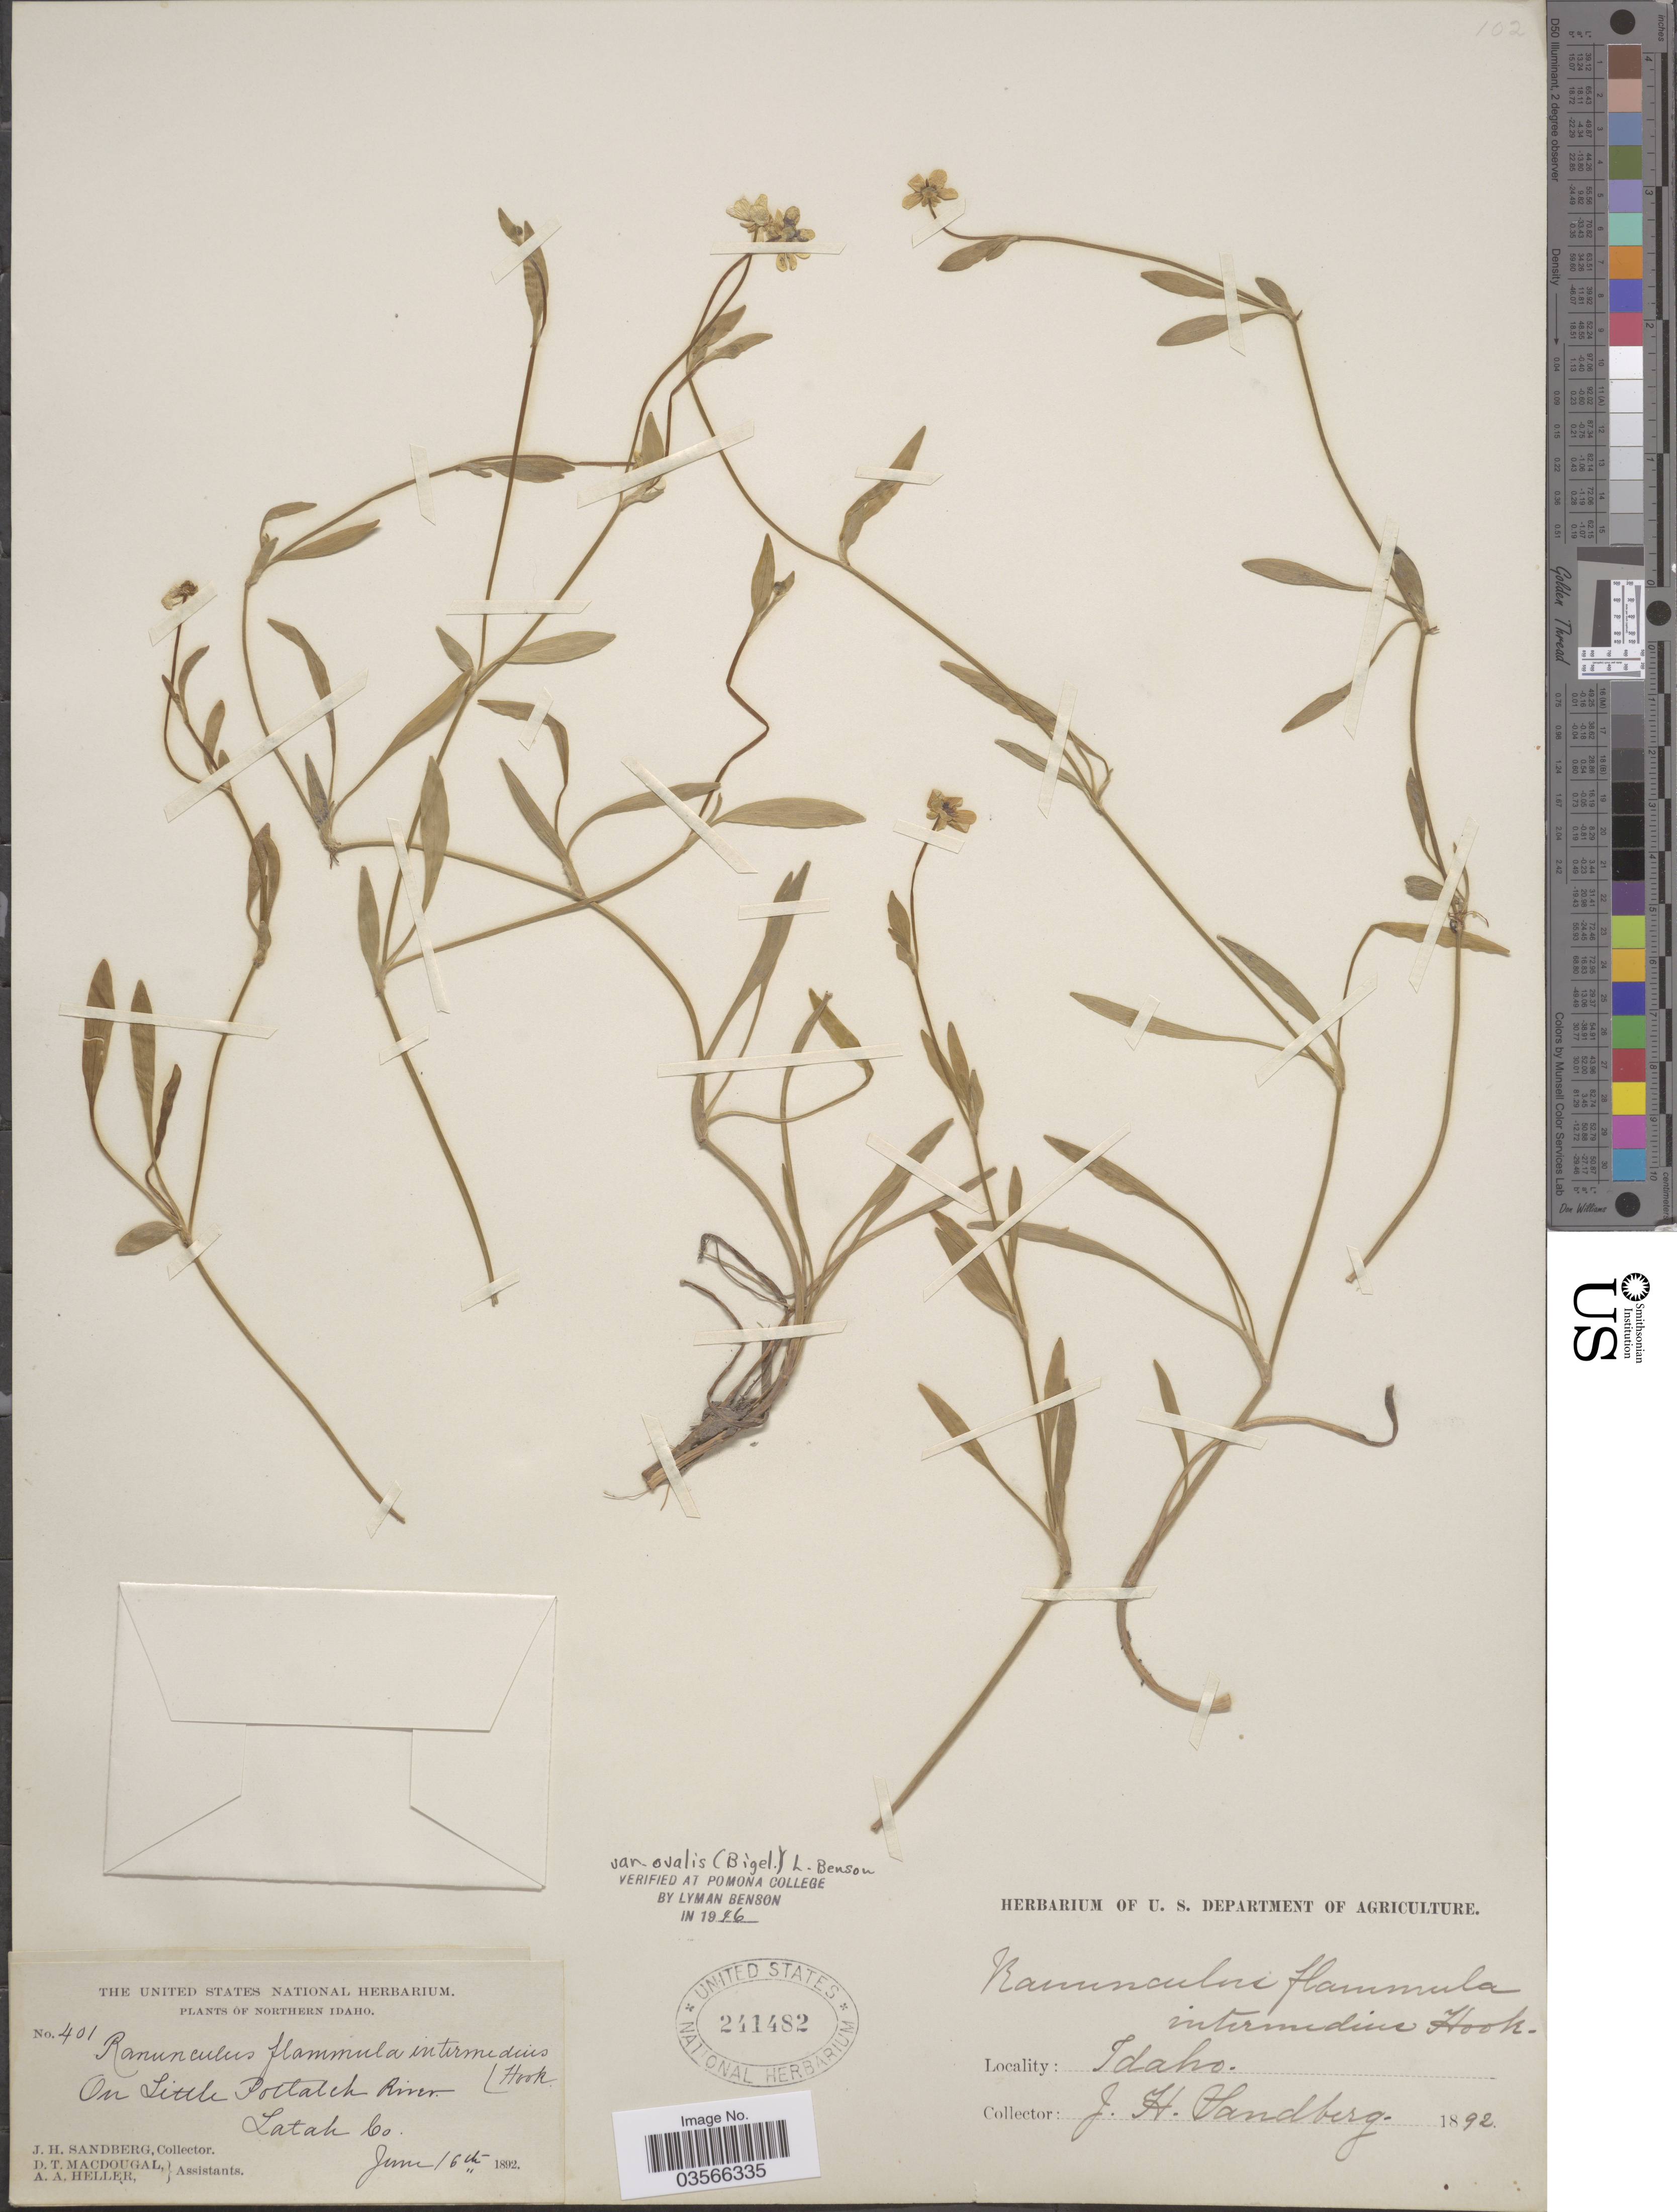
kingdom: Plantae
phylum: Tracheophyta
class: Magnoliopsida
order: Ranunculales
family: Ranunculaceae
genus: Ranunculus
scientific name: Ranunculus flammula var. ovalis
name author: (J.M. Bigelow) L.D. Benson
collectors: J. H. Sandberg, D. T. MacDougal & A. A. Heller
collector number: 401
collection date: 1892-06-16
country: United States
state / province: Idaho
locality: Northern Idaho. On Little Potlatch River, Latah Co.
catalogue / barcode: US 241482